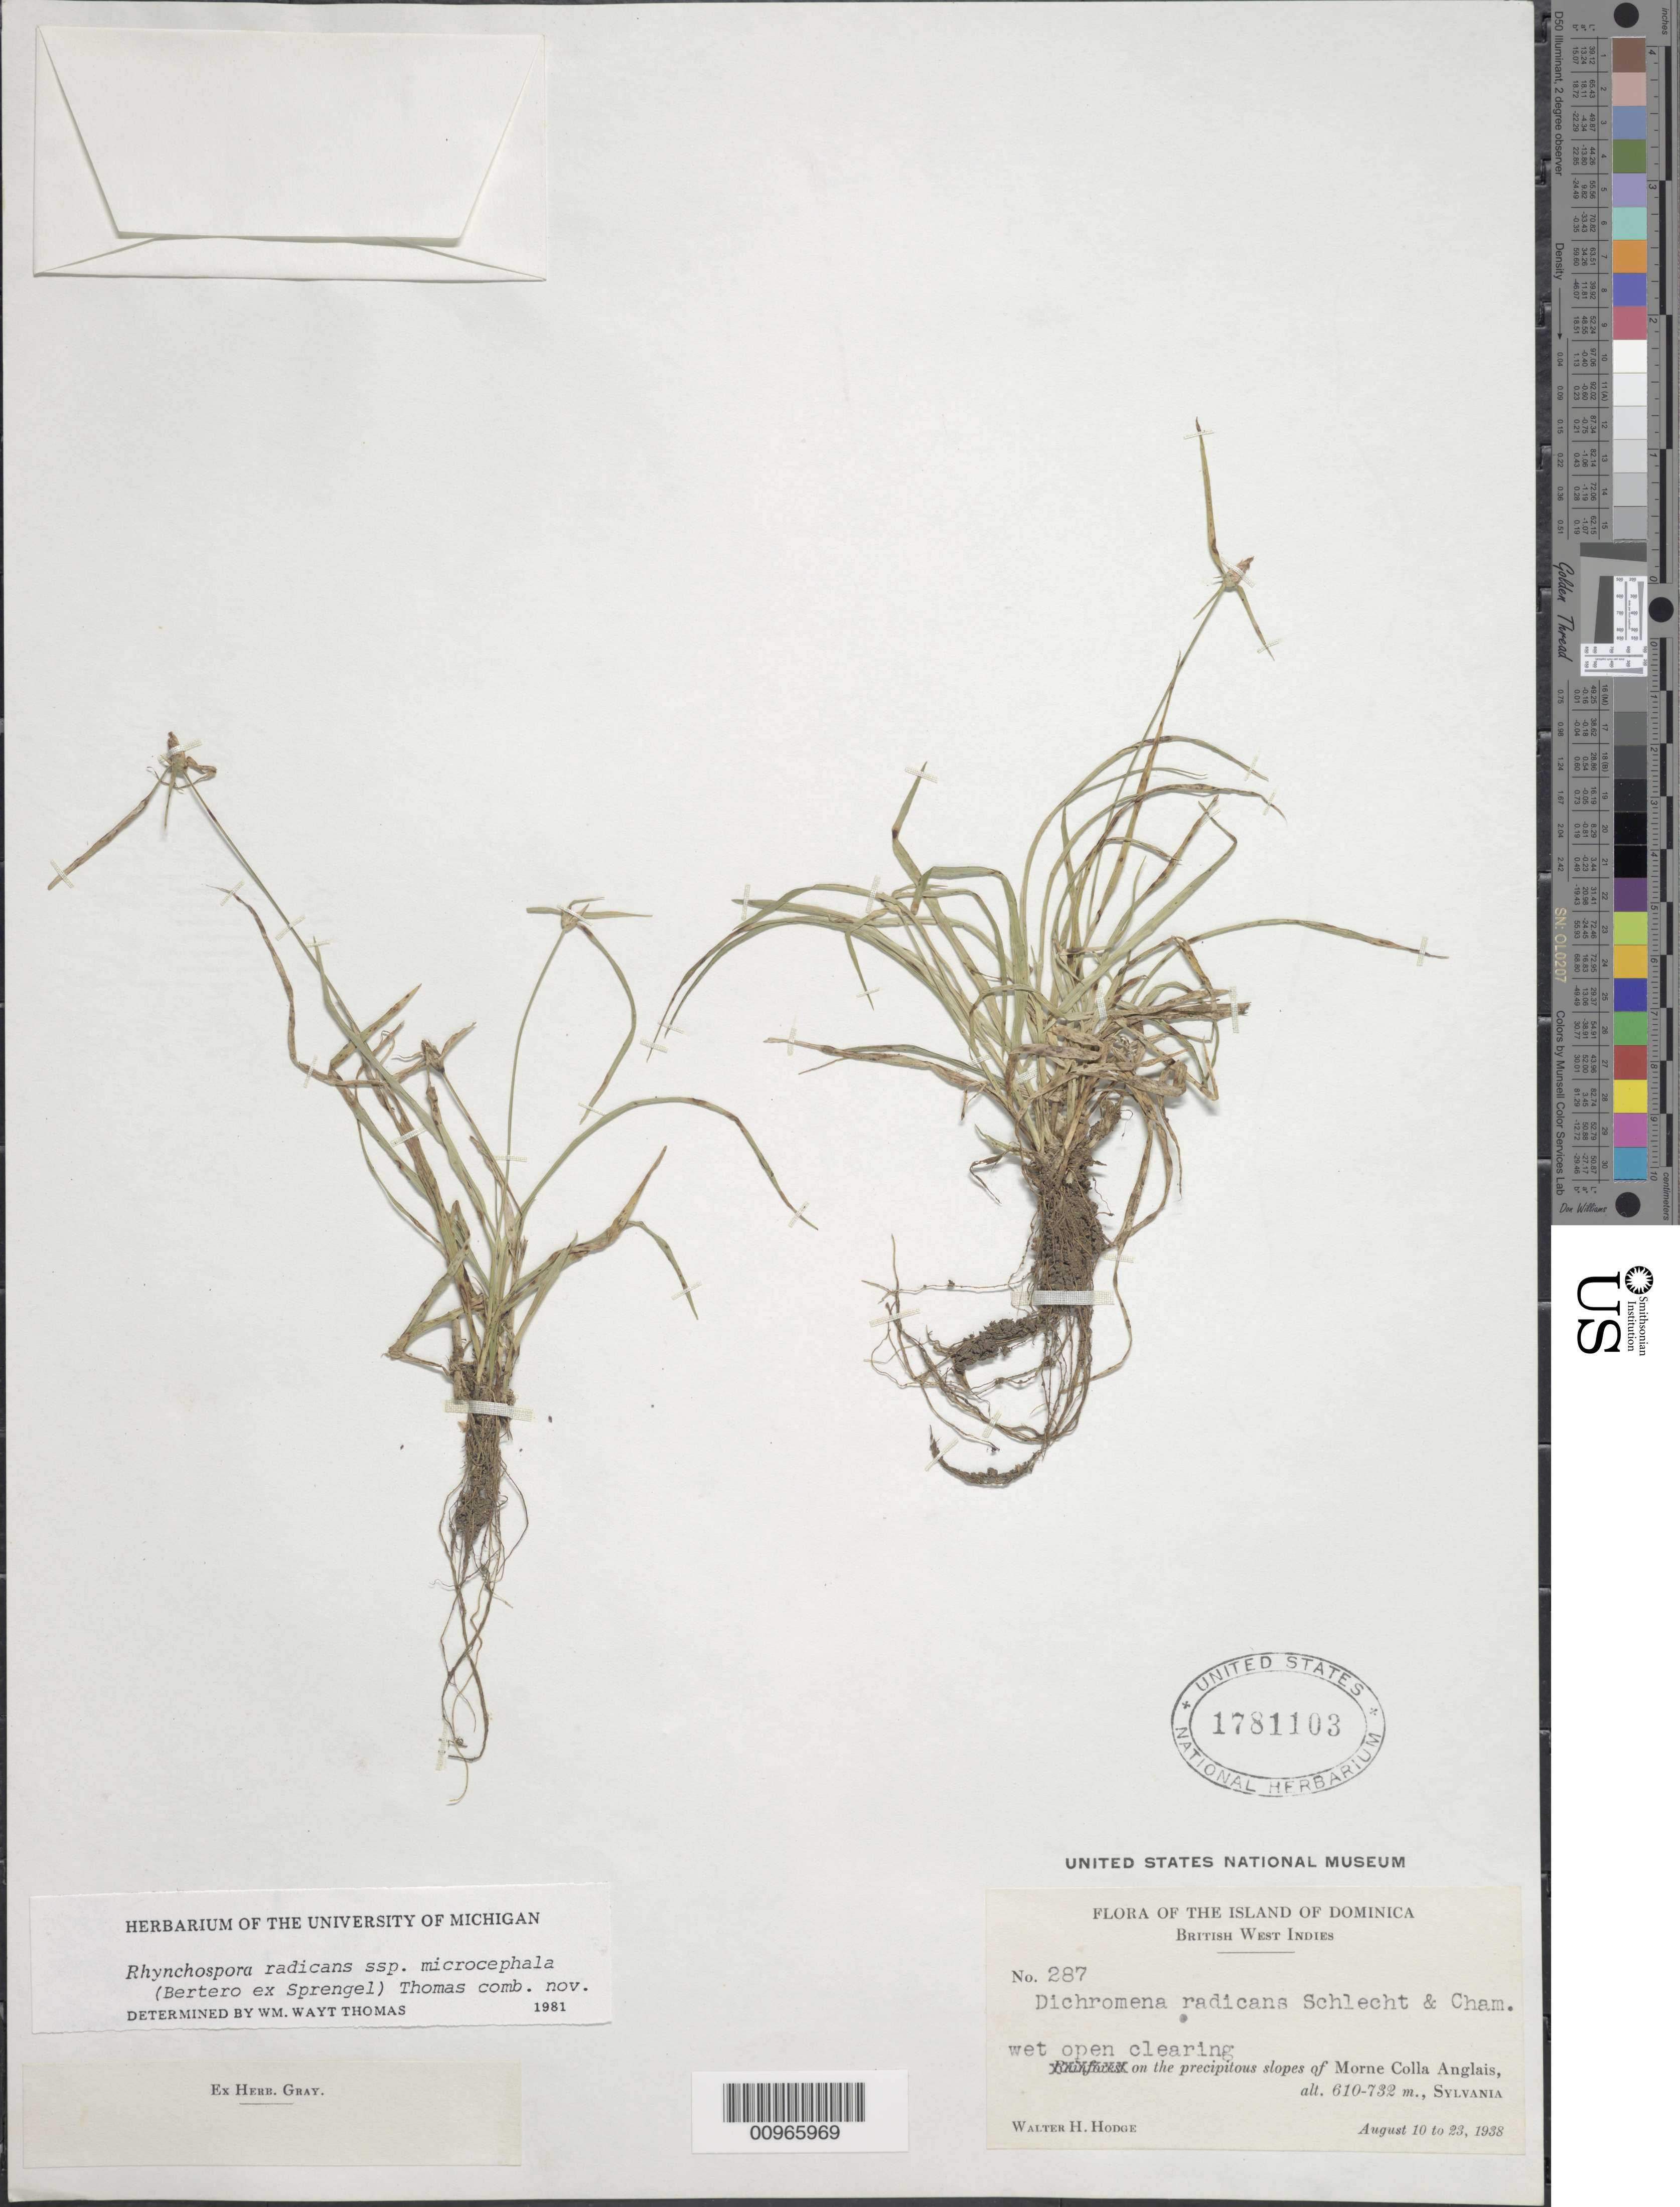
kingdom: Plantae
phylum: Tracheophyta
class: Liliopsida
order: Poales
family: Cyperaceae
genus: Rhynchospora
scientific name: Rhynchospora radicans subsp. microcephala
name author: (Bertero ex Spreng.) W.W. Thomas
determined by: Thomas, W. W., (NY), New York Botanical Garden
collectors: W. Hodge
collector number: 287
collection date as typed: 10 Aug 1938 to 23 Aug 1938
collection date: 1938-08-10/1938-08-23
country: Dominica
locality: Slopes of Morne Colla Anglais, Sylvania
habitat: Wet open clearing on the precipitous slopes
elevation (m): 610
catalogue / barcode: US 1781103